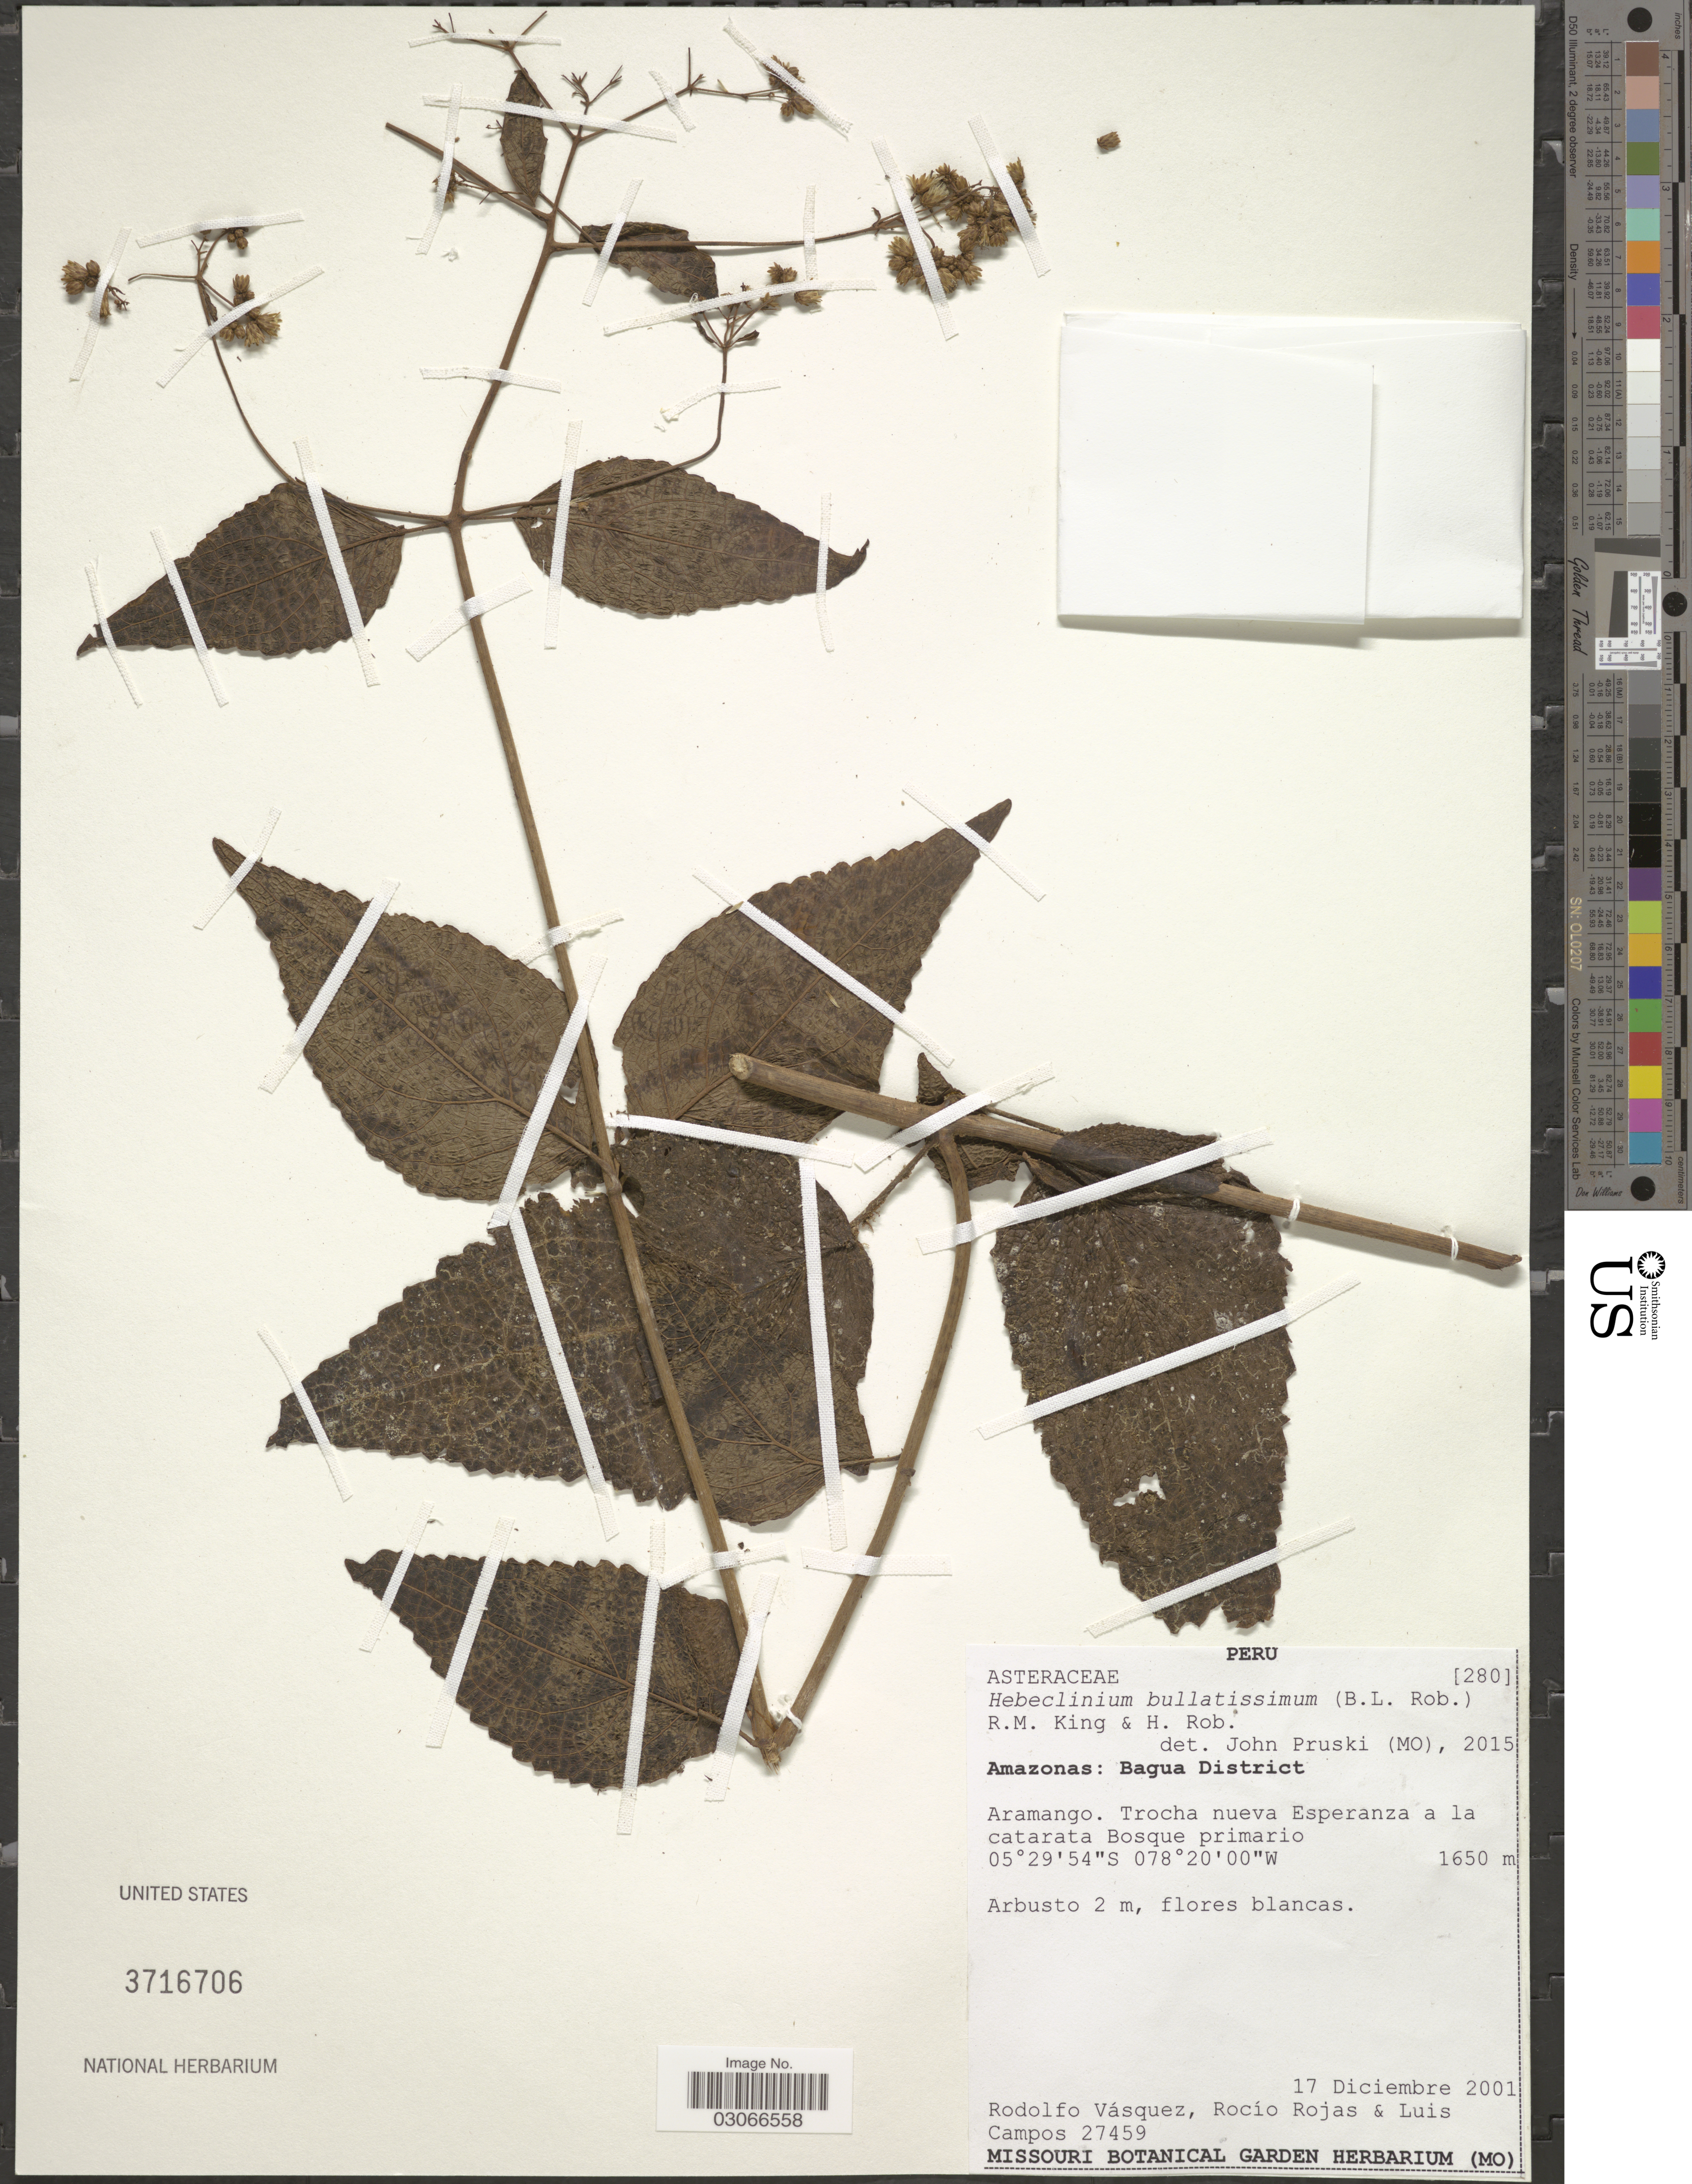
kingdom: Plantae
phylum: Tracheophyta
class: Magnoliopsida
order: Asterales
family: Asteraceae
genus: Hebeclinium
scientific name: Hebeclinium bullatissimum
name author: (B.L. Rob.) R.M. King & H. Rob.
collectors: R. Vásquez, R. Rojas & L. Campos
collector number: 27459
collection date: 2001-12-17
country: Peru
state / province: Amazonas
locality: Bagua District. Aramango. Trocha nueva Esperanza a la catarat Bosque primario.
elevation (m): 1650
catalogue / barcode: US 3716706